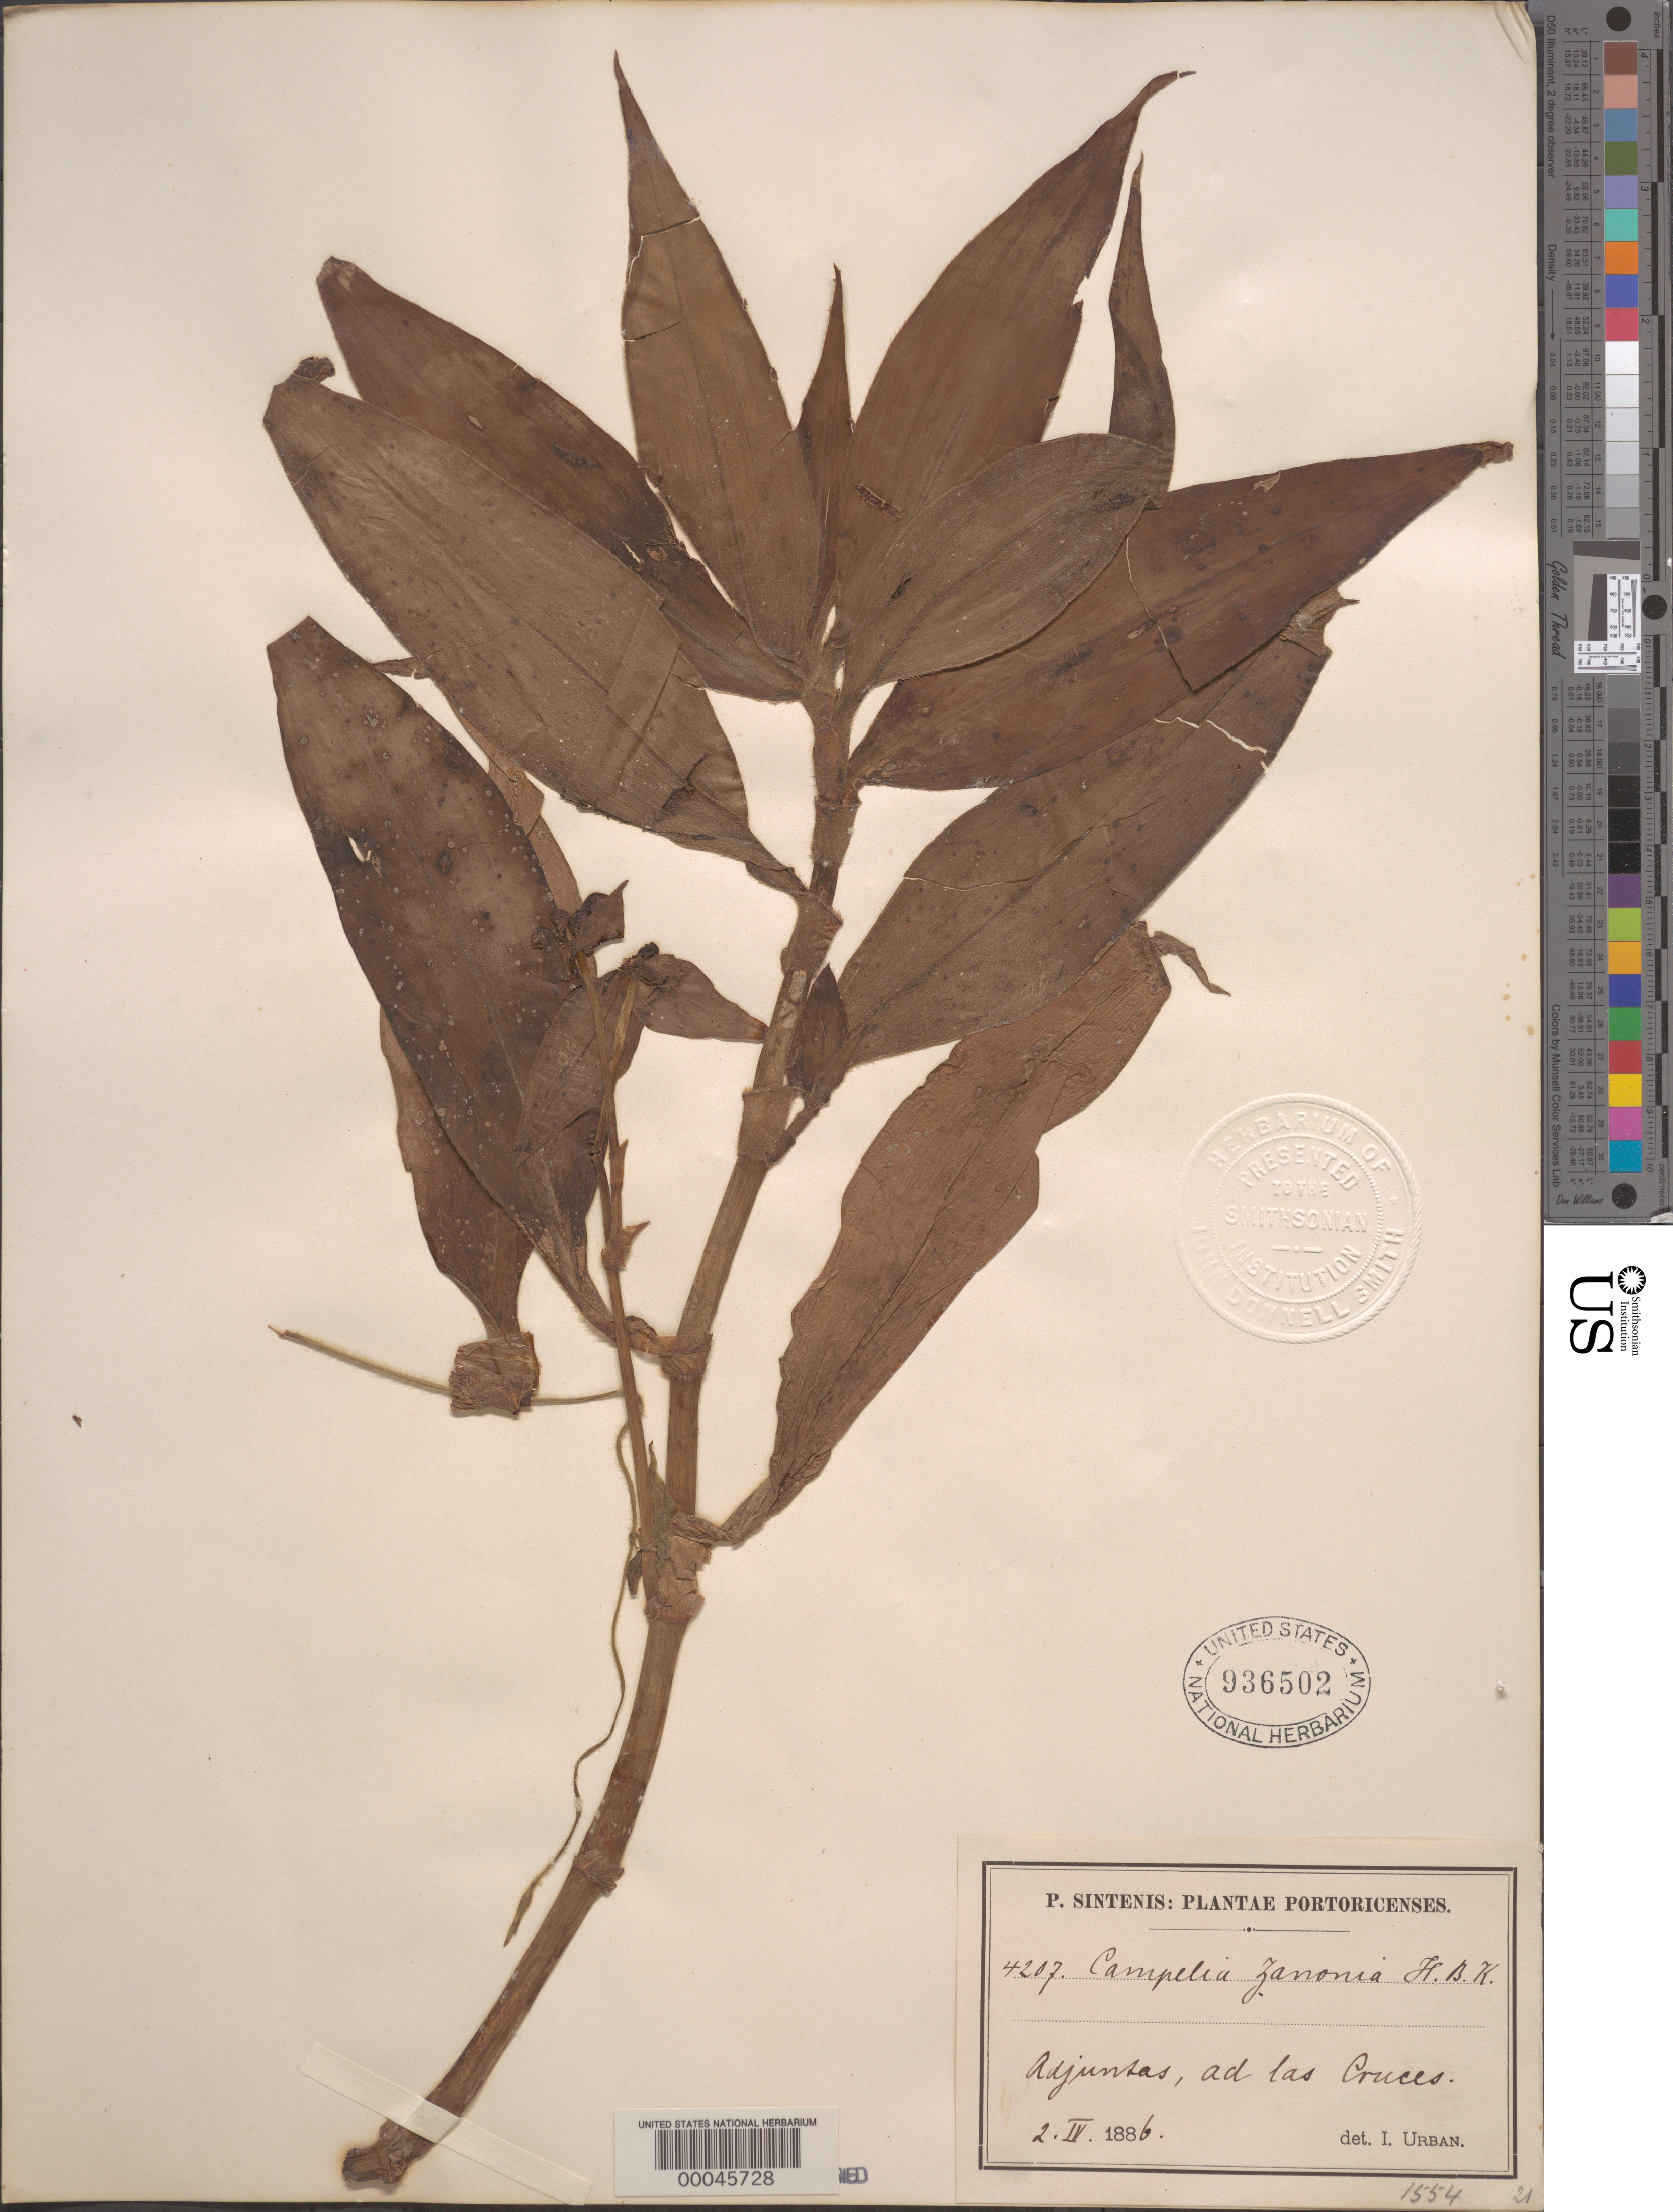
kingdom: Plantae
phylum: Tracheophyta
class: Liliopsida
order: Commelinales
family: Commelinaceae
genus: Tradescantia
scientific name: Tradescantia zanonia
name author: (L.) Sw.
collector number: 4207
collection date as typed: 02 Apr 1886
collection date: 1886-04-02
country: Puerto Rico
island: Greater Antilles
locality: Adjuntas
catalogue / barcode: US 936502